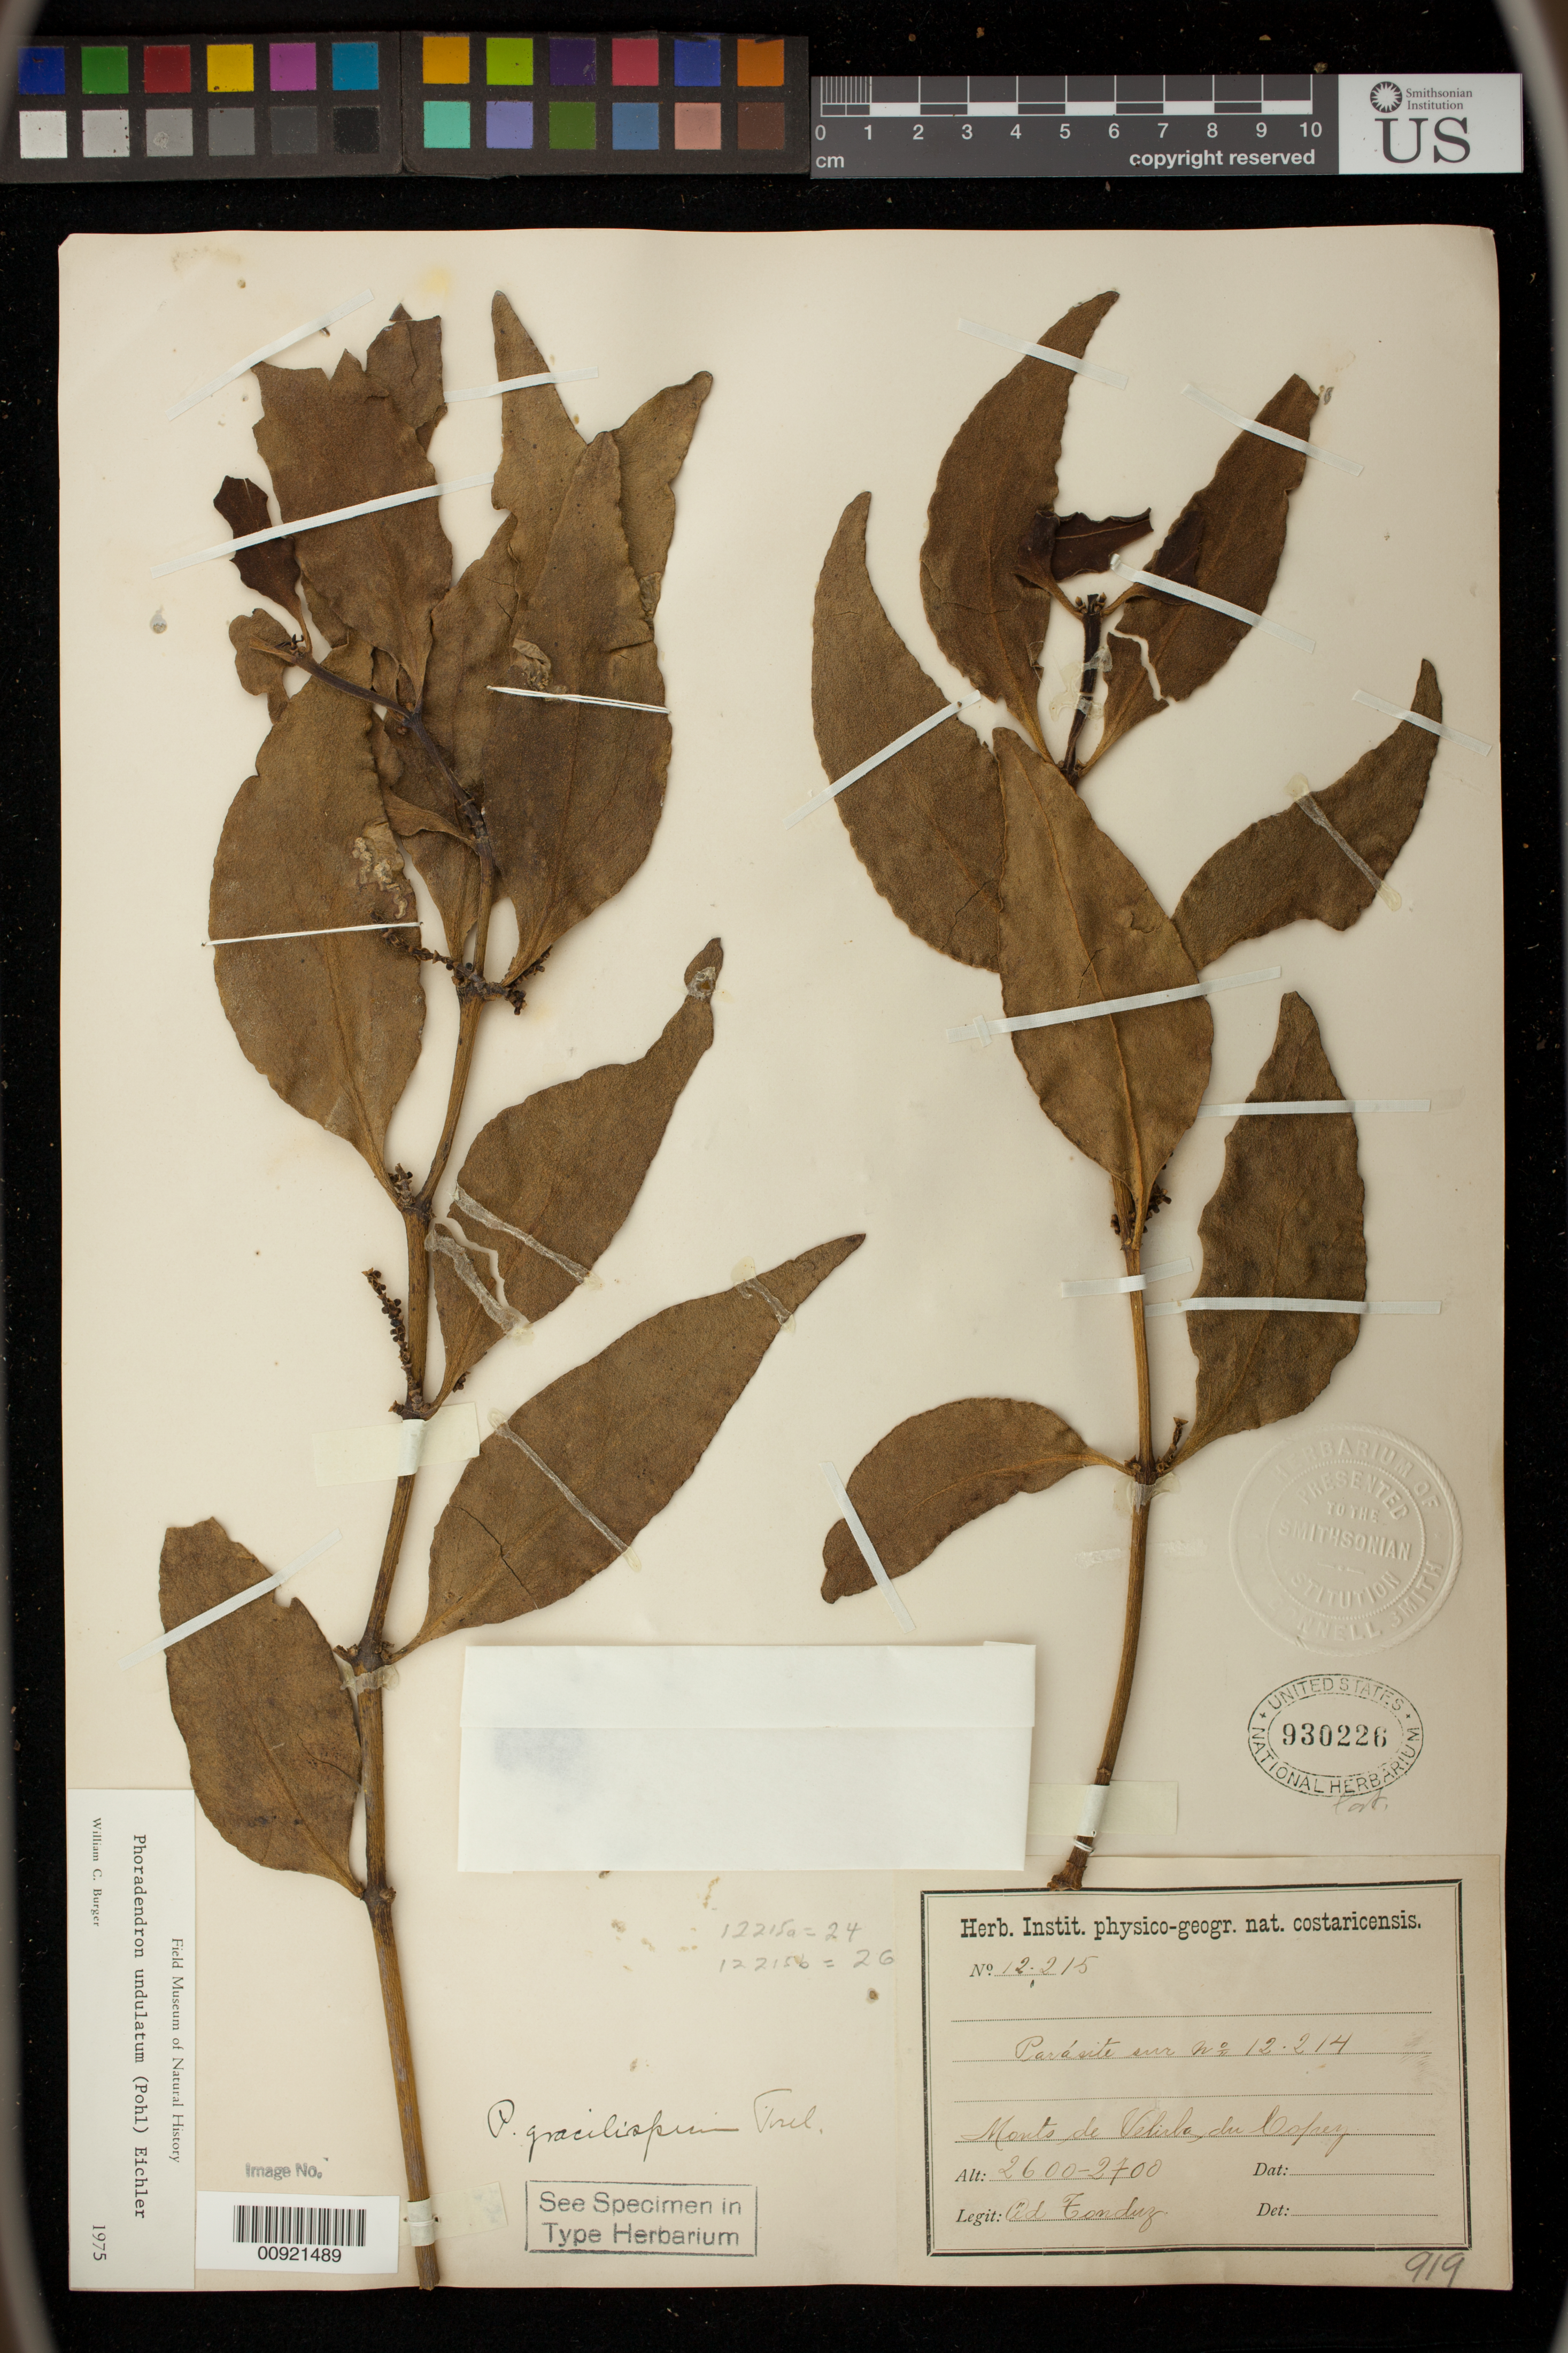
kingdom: Plantae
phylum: Tracheophyta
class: Magnoliopsida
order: Santalales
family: Viscaceae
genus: Phoradendron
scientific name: Phoradendron gracilispicum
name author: Trel.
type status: Isotype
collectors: A. Tonduz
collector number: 12215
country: Costa Rica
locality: Monte de Velirla du Copey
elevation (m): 2600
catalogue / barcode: US 930226